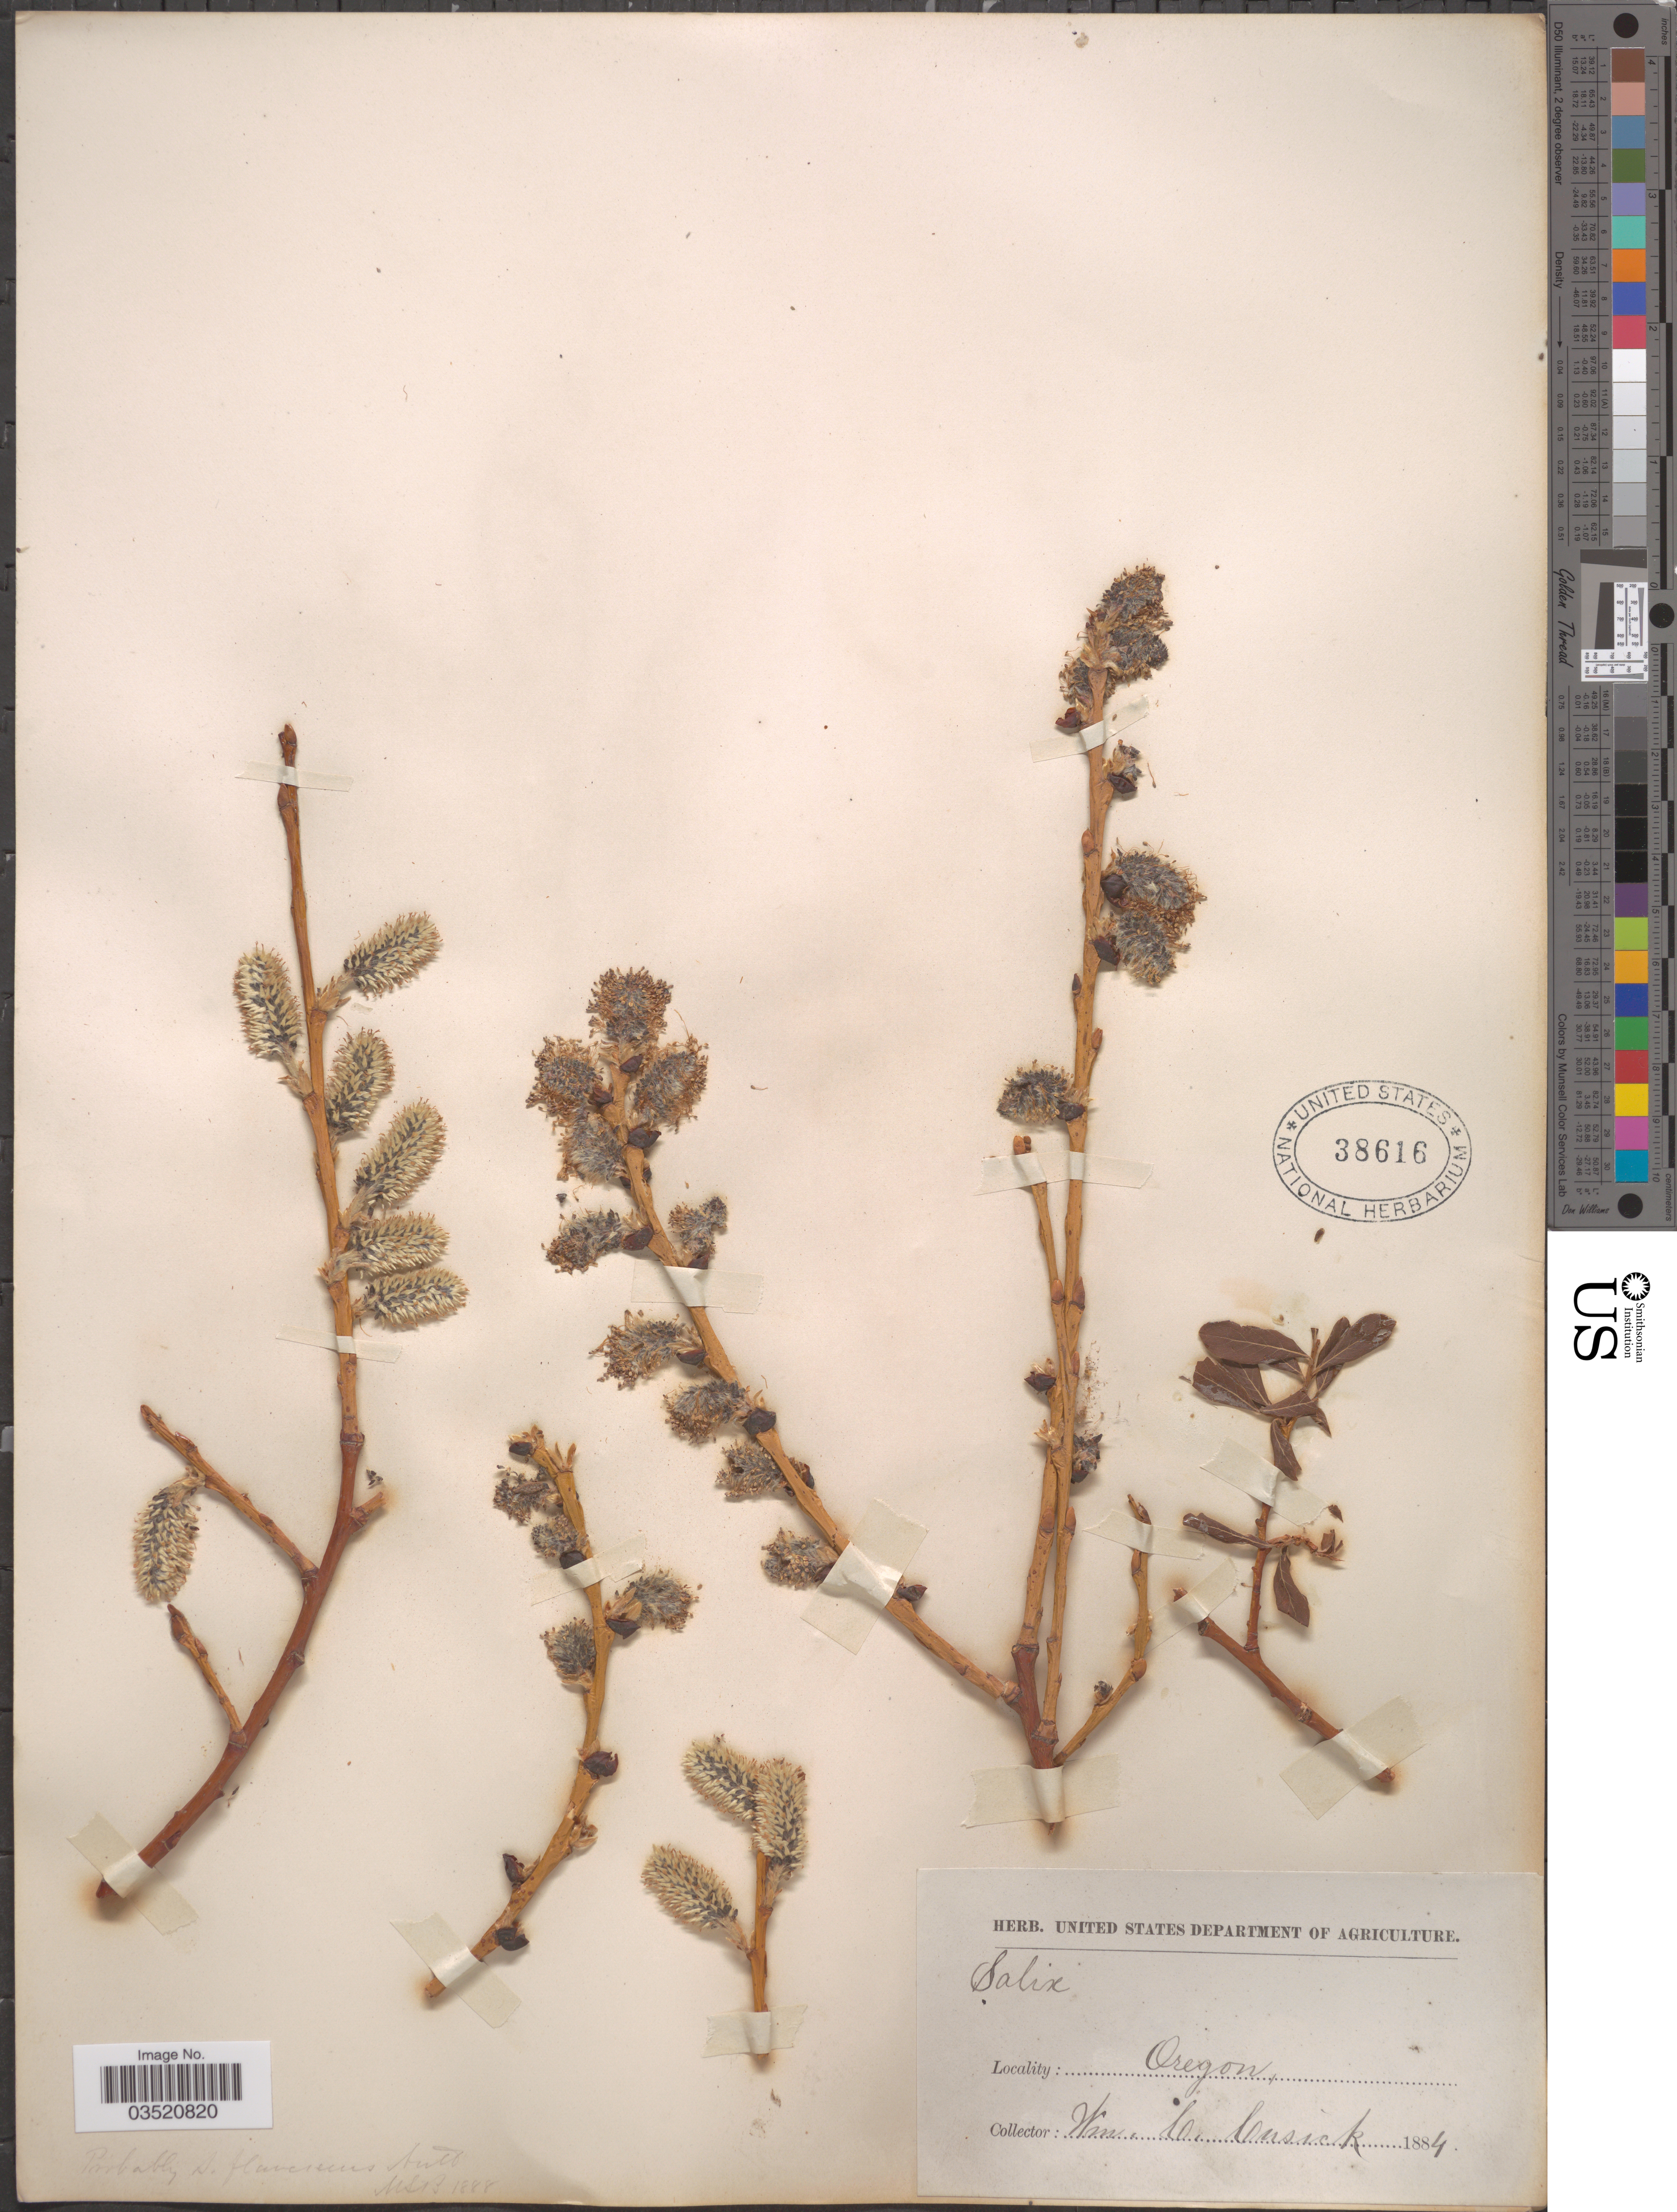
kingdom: Plantae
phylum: Tracheophyta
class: Magnoliopsida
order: Malpighiales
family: Salicaceae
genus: Salix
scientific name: Salix scouleriana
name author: Barratt ex Hook.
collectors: W. C. Cusick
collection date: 1884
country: United States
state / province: Oregon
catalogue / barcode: US 38616